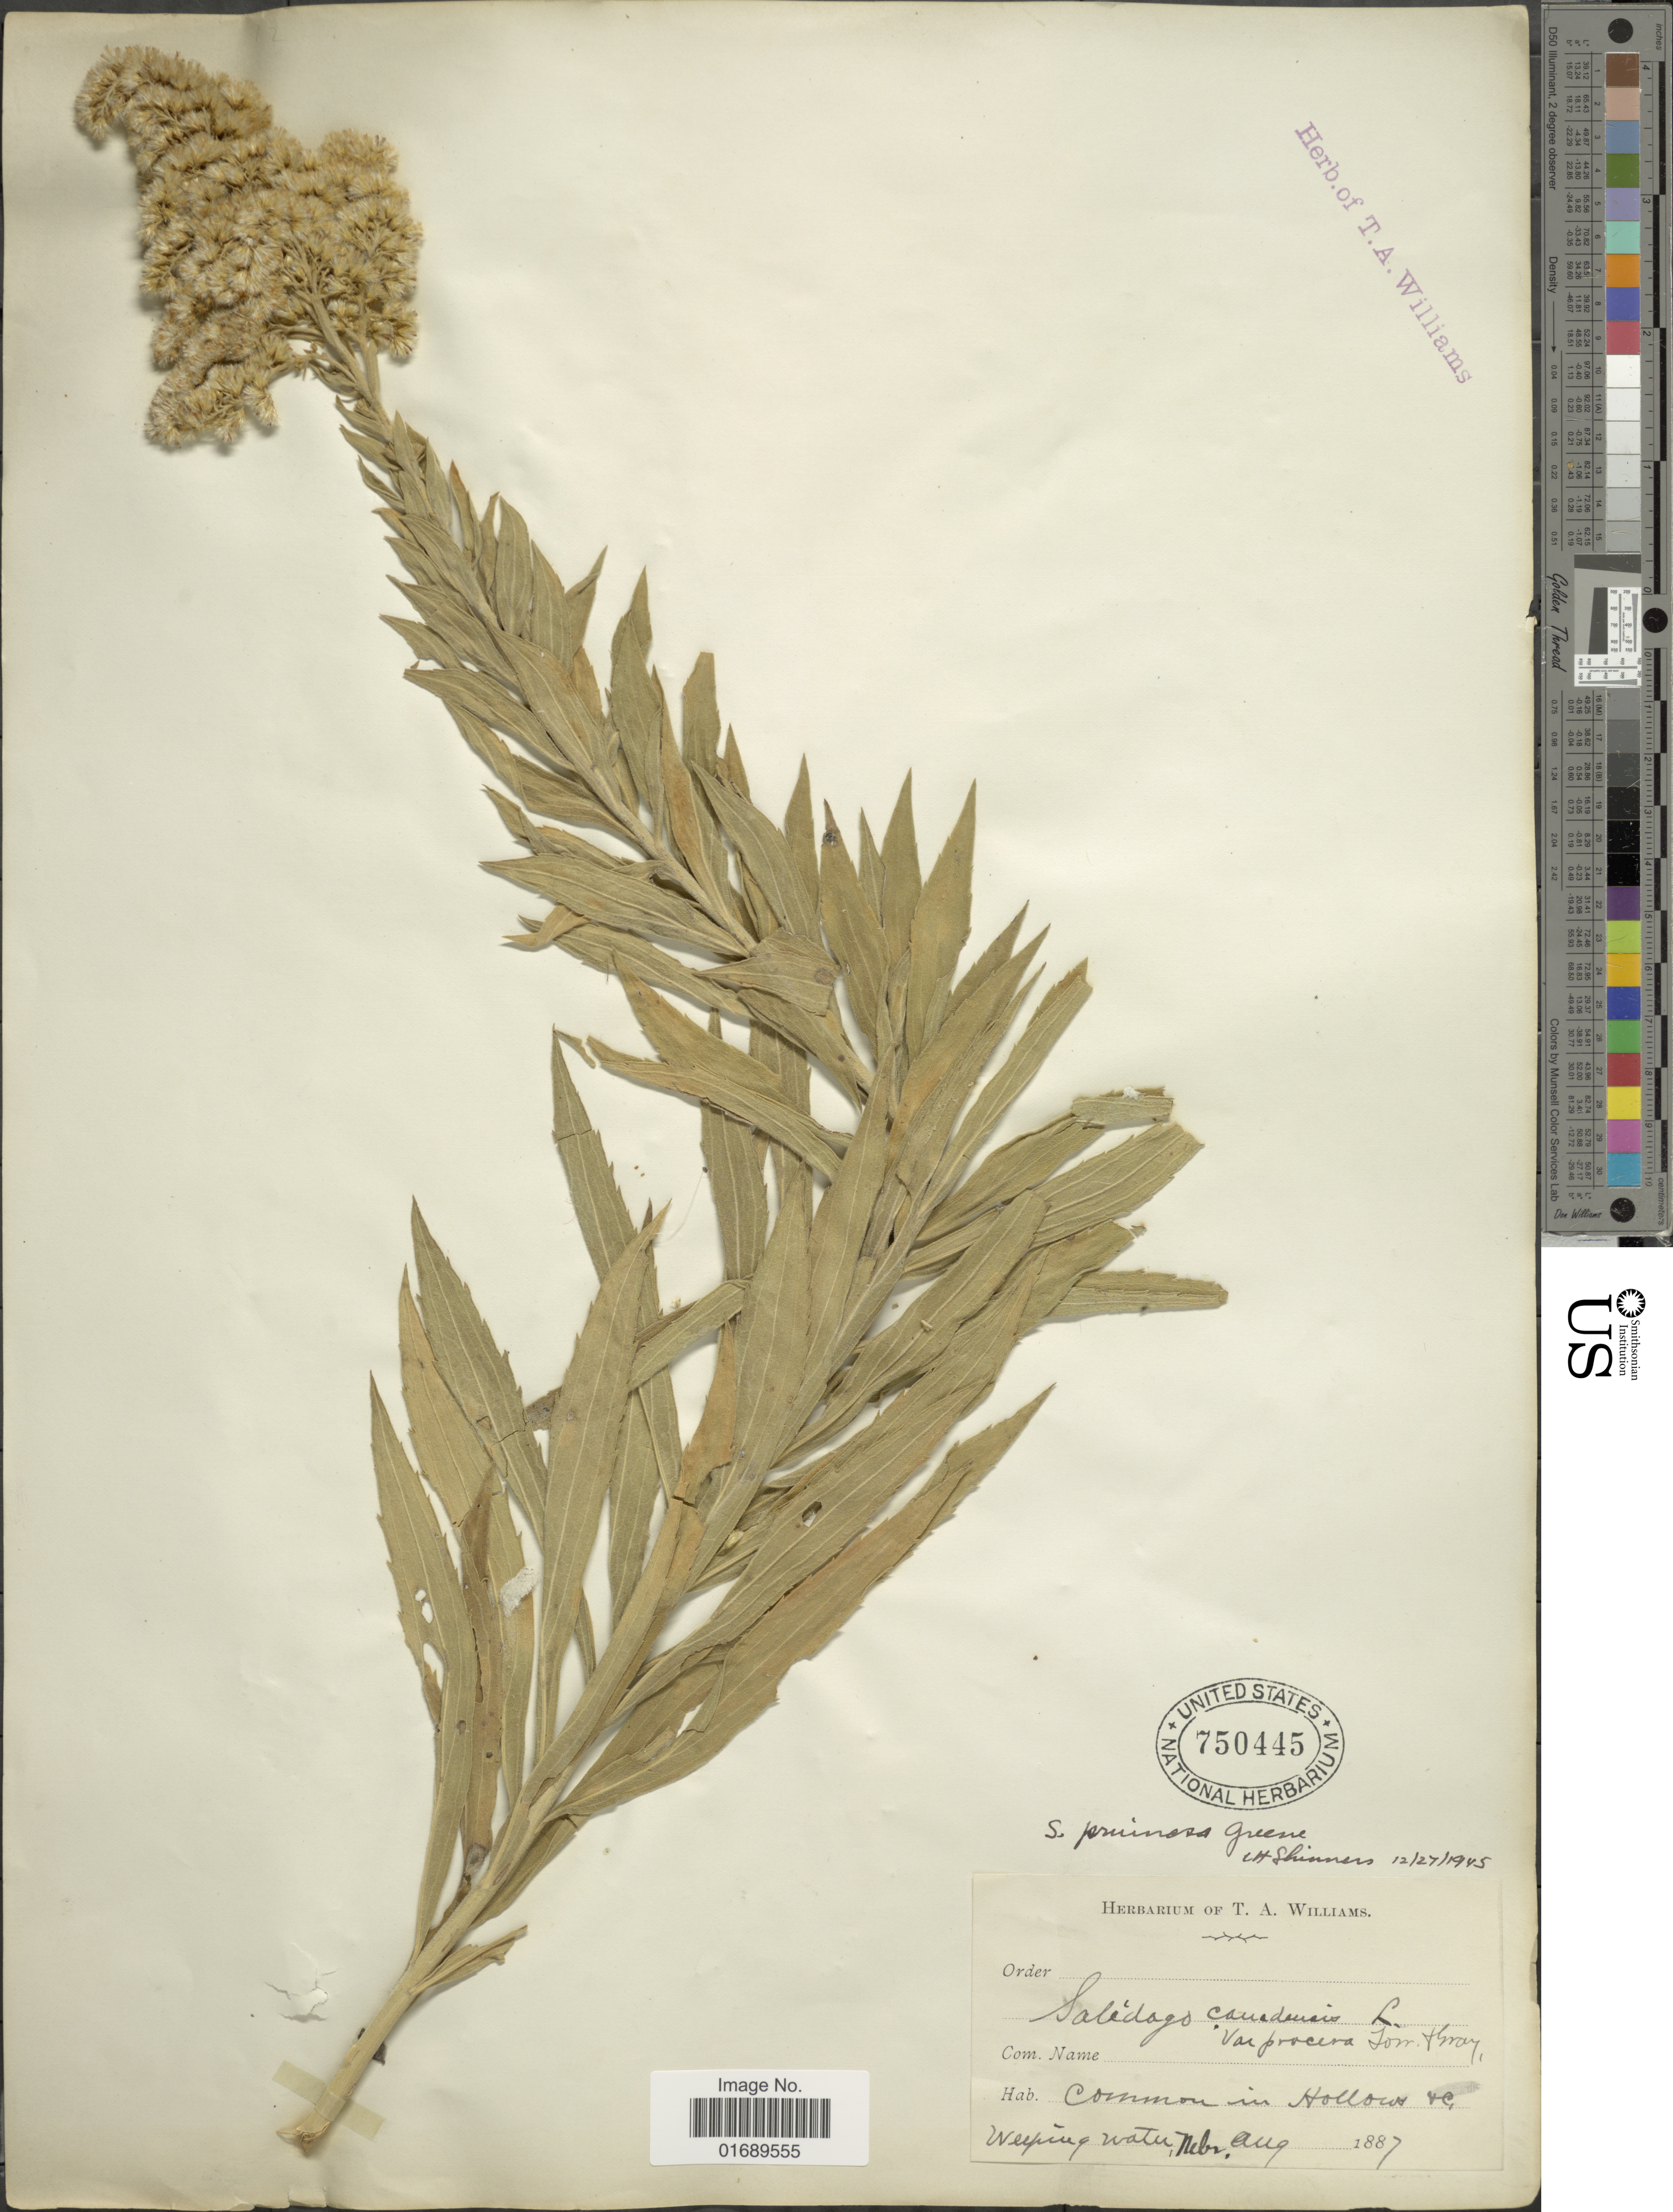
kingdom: Plantae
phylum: Tracheophyta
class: Magnoliopsida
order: Asterales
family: Asteraceae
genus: Solidago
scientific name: Solidago pruinosa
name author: Greene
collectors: ex herb. Thos. A. Williams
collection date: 1887-08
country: United States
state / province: Nebraska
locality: Common in Hollows & Weeping water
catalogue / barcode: US 750445